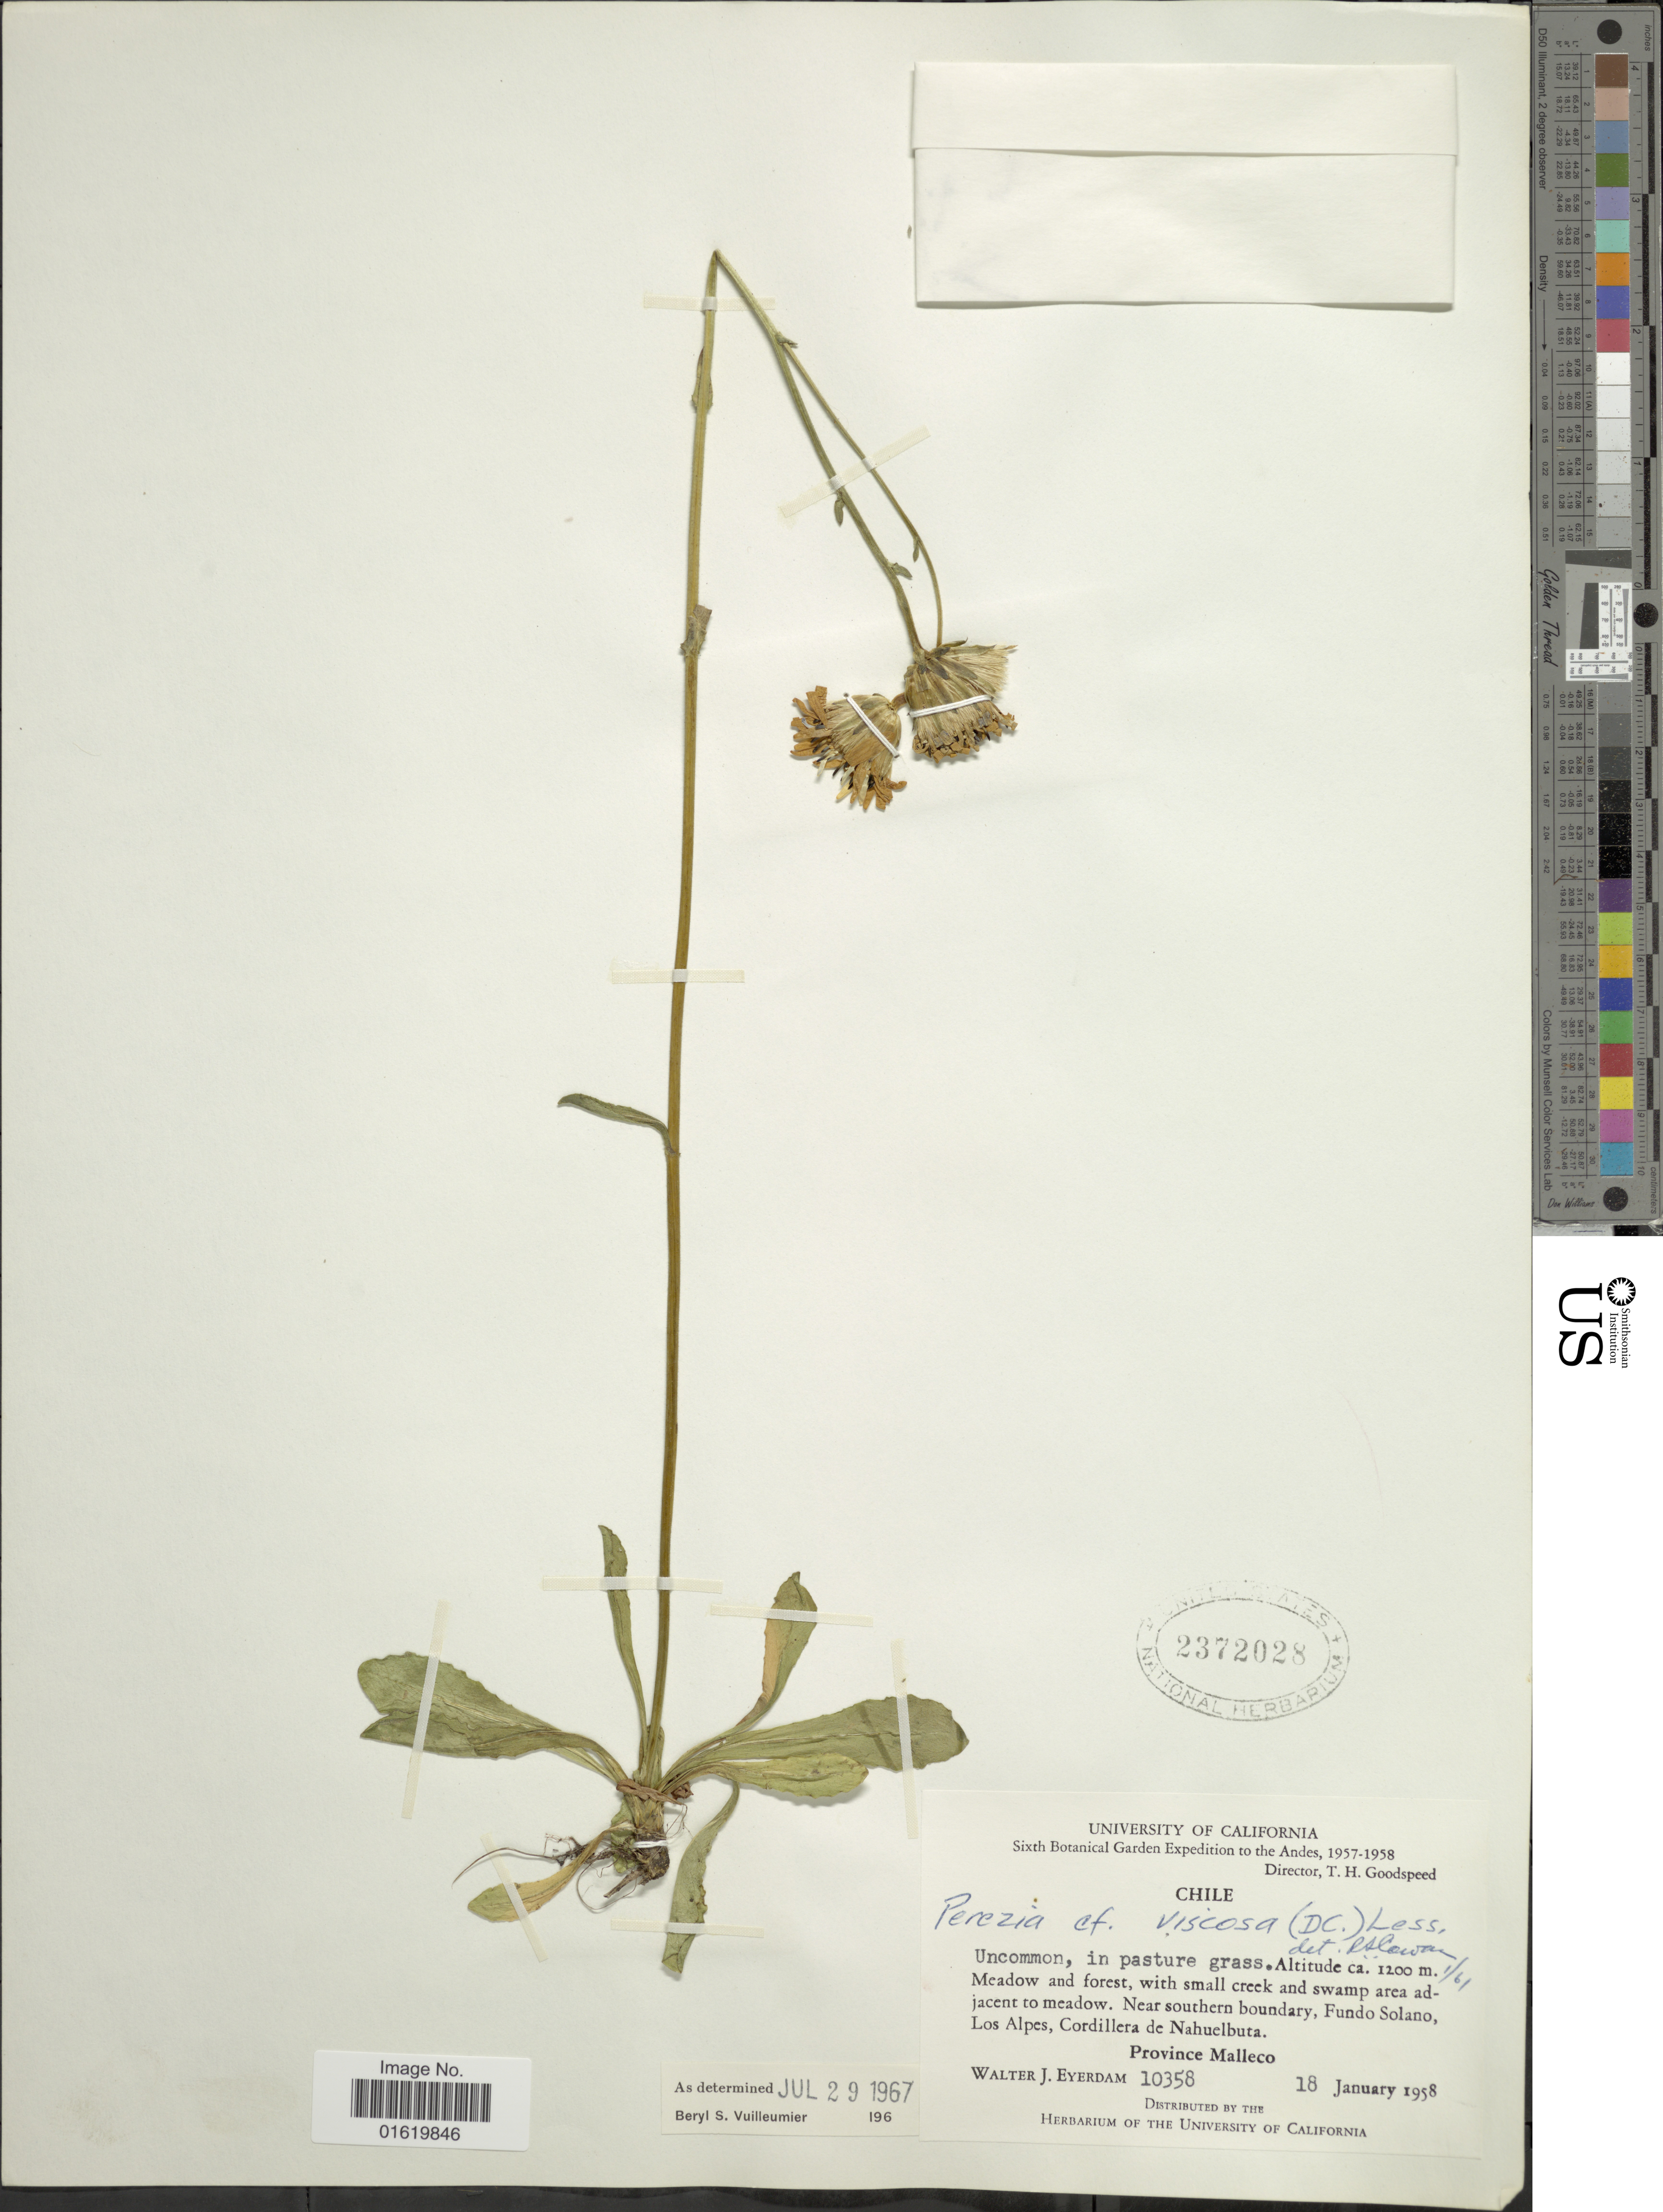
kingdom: Plantae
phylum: Tracheophyta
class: Magnoliopsida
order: Asterales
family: Asteraceae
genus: Perezia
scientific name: Perezia spathulata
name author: (Lag. & D. Don) Hook. & Arn.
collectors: W. J. Eyerdam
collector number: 10358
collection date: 1958-01-18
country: Chile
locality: Near southern boundary, Fundo Solano, Los Alpes, Cordillera de Nahuelbuta. Province Malleco.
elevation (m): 1200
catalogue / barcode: US 2372028